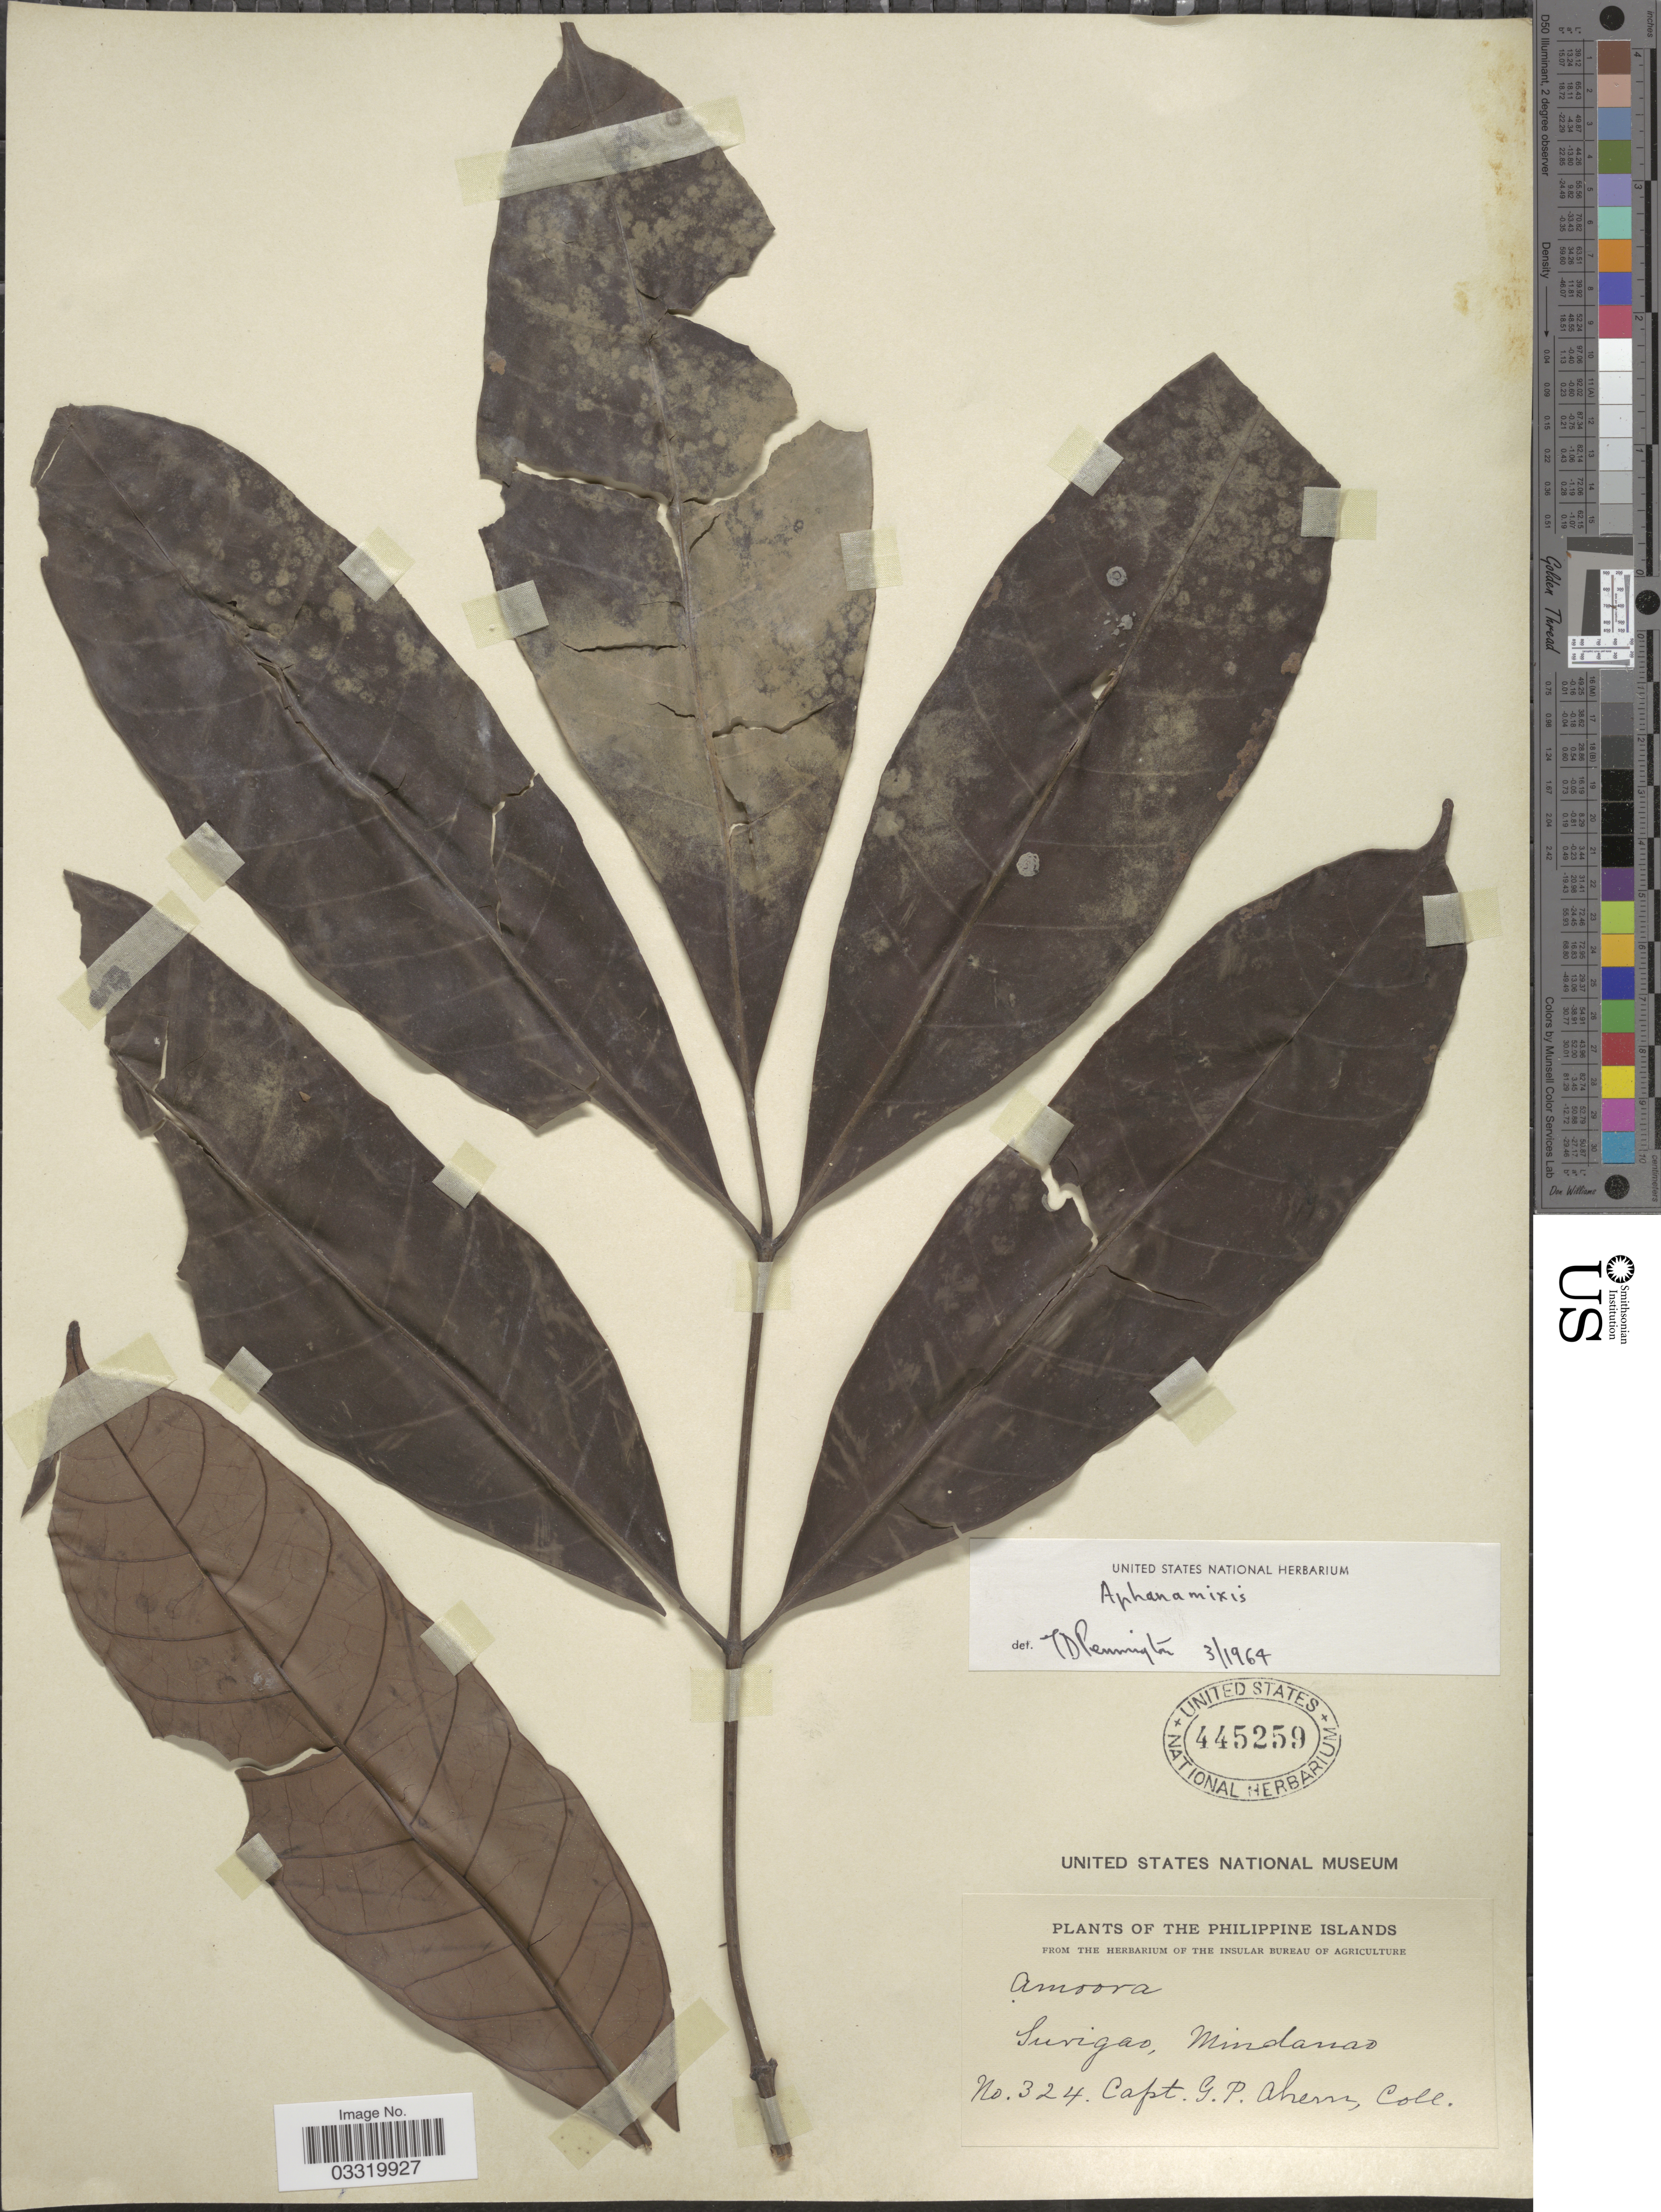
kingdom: Plantae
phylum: Tracheophyta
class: Magnoliopsida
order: Sapindales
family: Meliaceae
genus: Aphanamixis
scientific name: Aphanamixis polystachya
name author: (Wall.) R. Parker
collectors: G. Ahern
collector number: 324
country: Philippines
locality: Surigao, Mindanao.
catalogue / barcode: US 445259